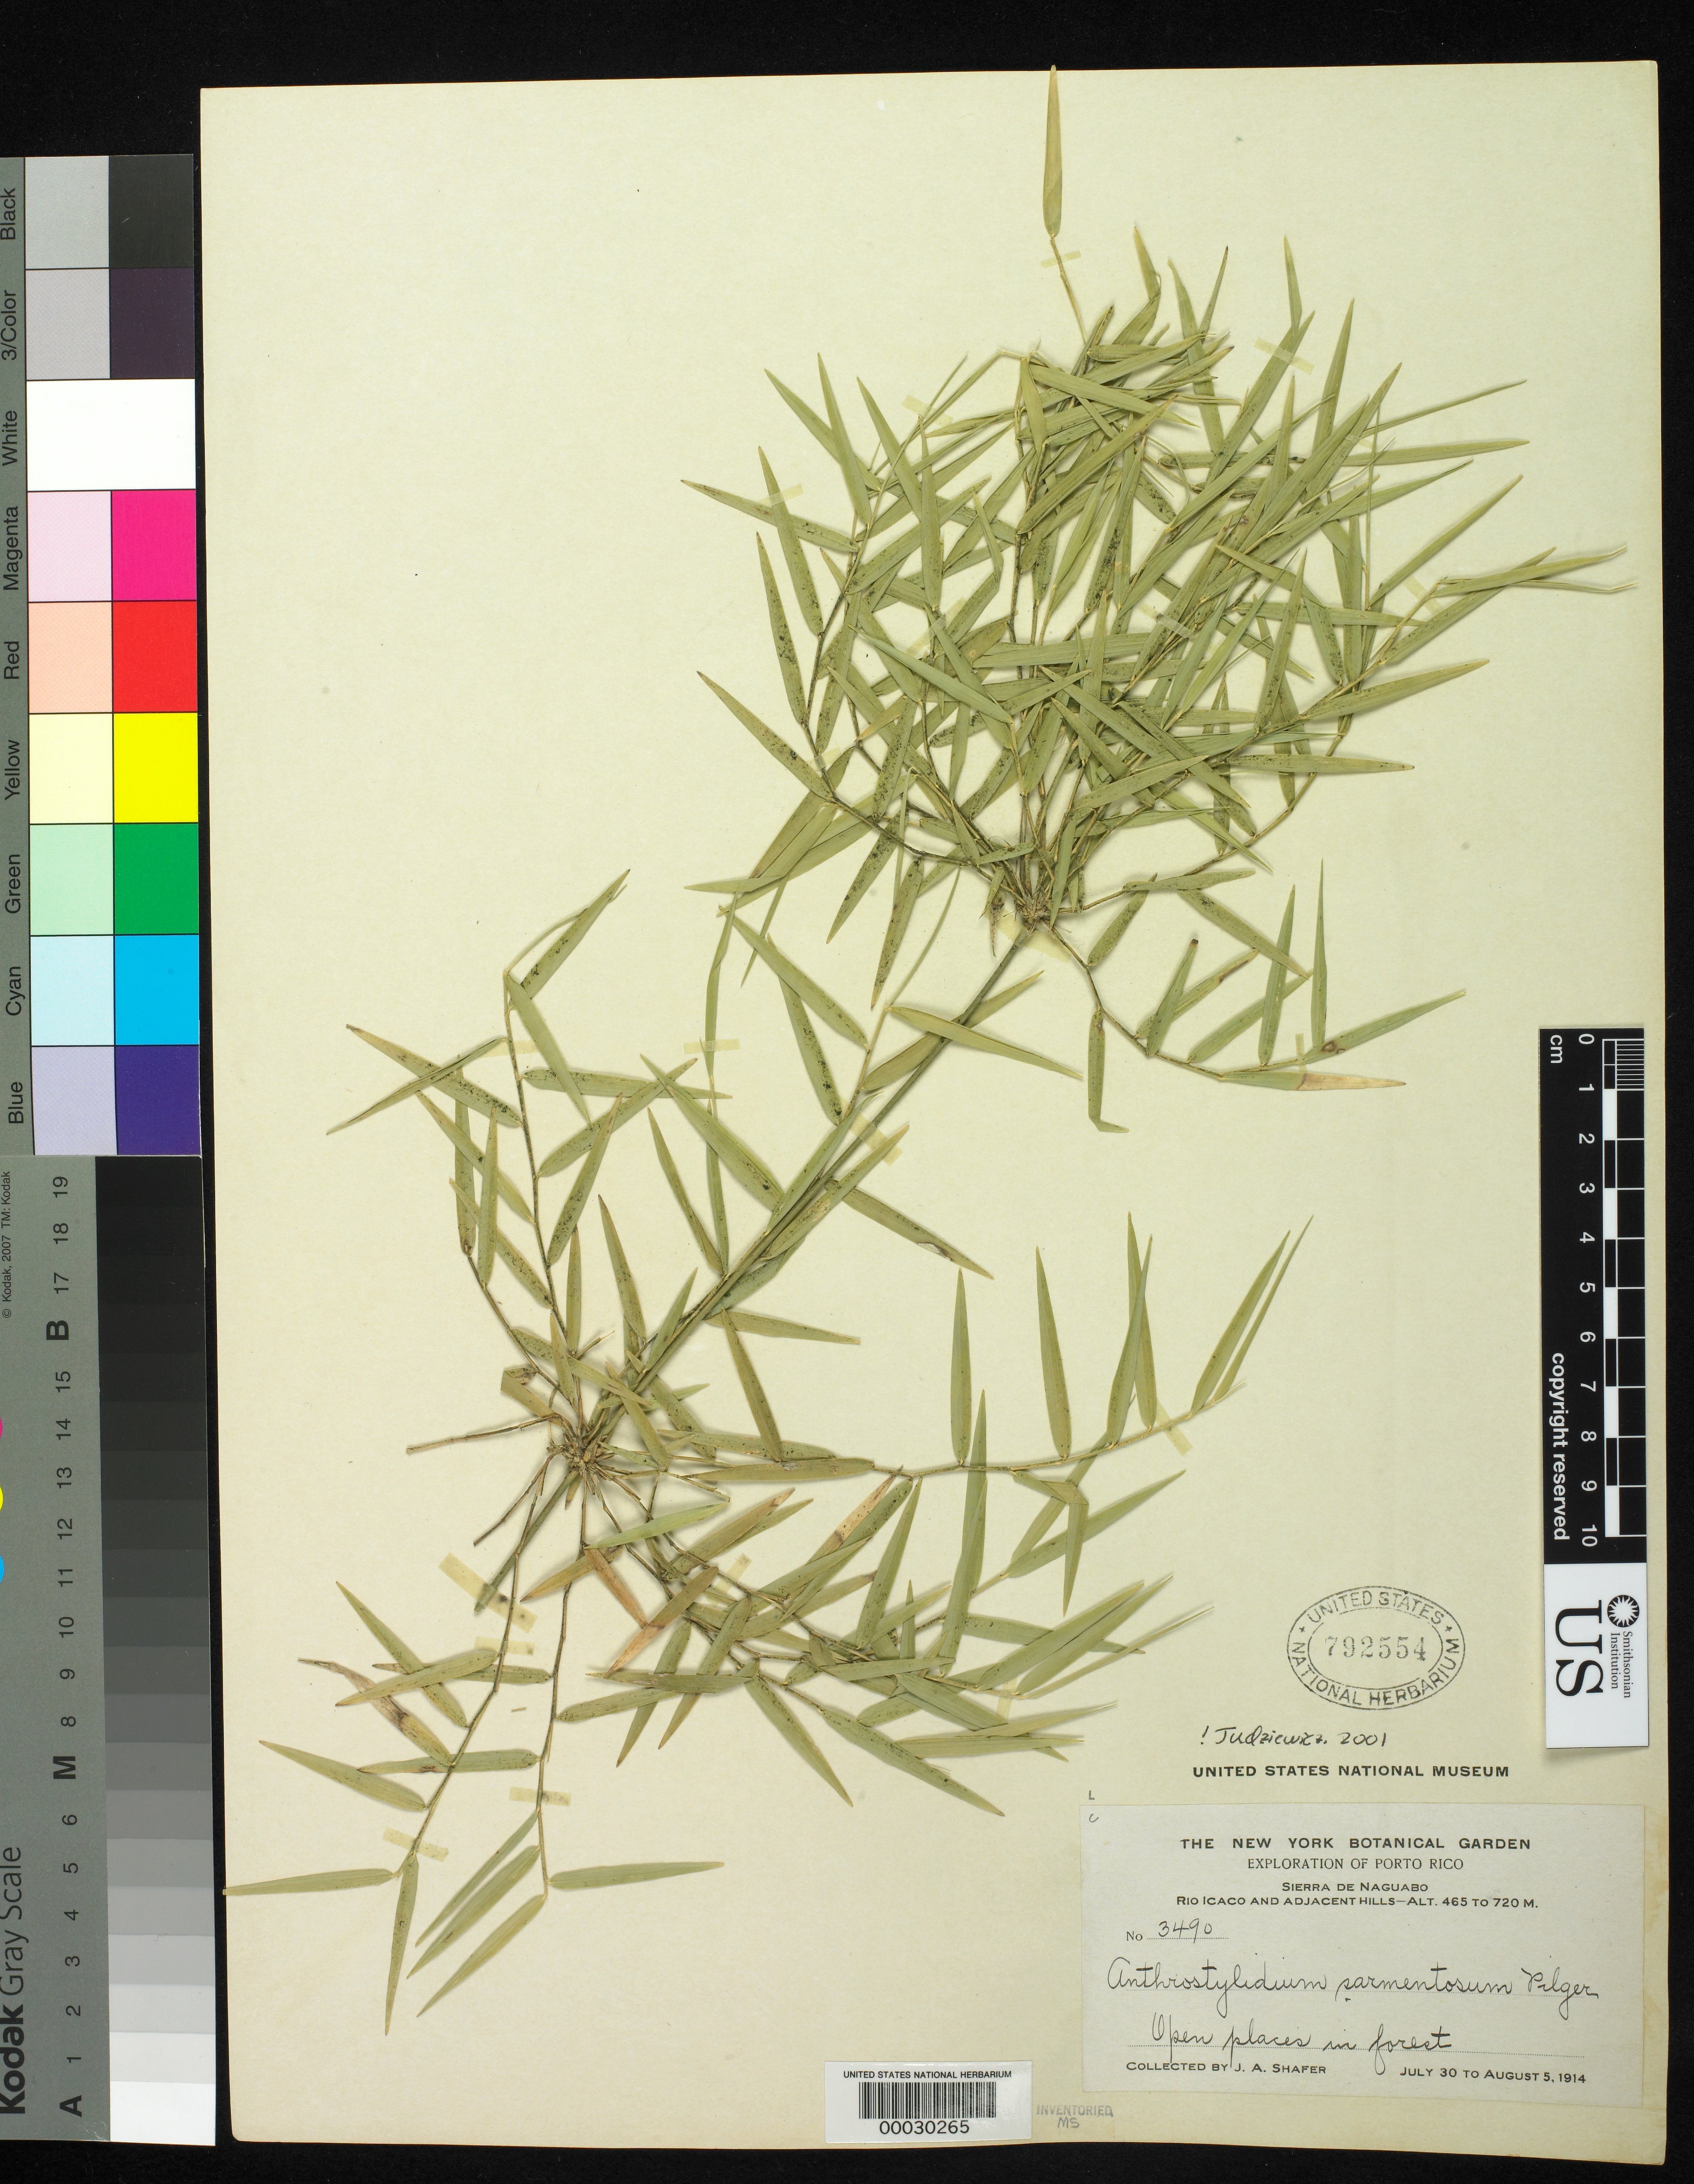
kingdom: Plantae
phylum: Tracheophyta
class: Liliopsida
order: Poales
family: Poaceae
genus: Arthrostylidium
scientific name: Arthrostylidium sarmentosum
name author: Pilg. in Urb.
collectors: J. A. Shafer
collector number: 3490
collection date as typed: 30 Jul 1914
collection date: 1914-07-30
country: Puerto Rico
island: Greater Antilles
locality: Sierra de Naguabo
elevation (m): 465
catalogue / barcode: US 792554